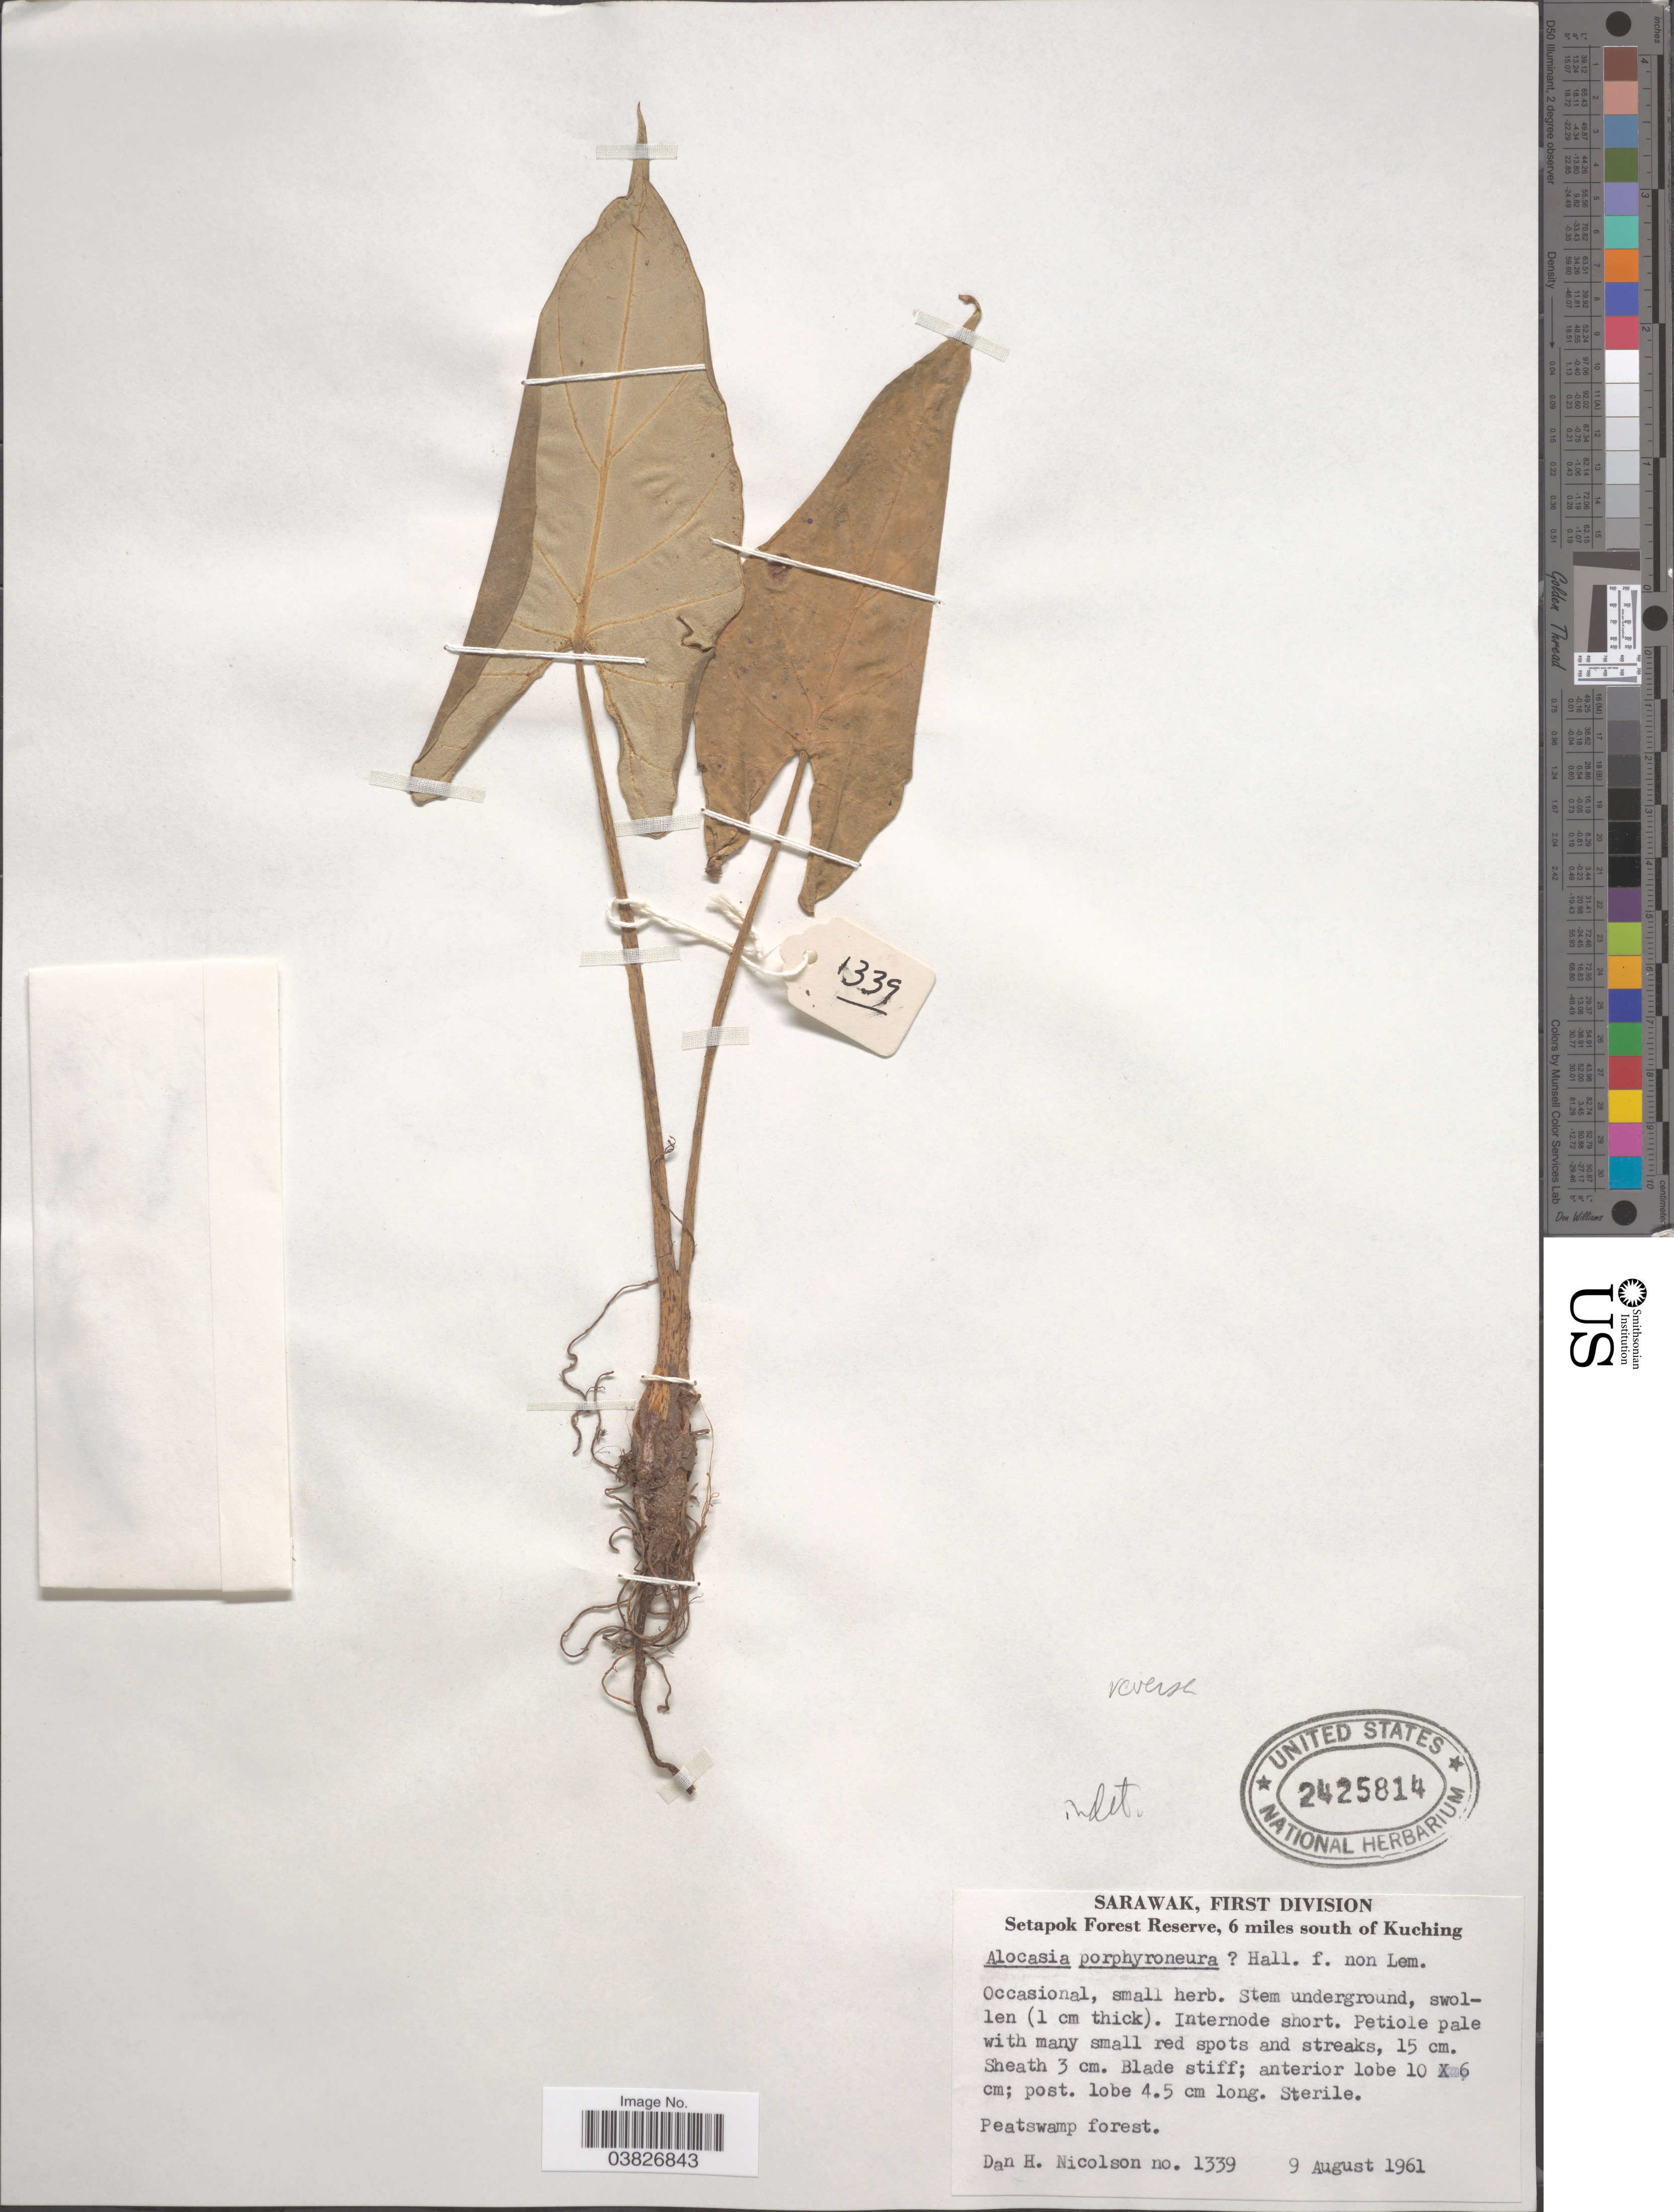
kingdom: Plantae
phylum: Tracheophyta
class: Liliopsida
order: Alismatales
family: Araceae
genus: Alocasia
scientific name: Alocasia reversa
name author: N.E. Br.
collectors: D. H. Nicolson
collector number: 1339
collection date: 1961-08-09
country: Malaysia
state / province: Sarawak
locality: First Division. Setapok Forest Reserve, 6 miles south of Kuching. Peatswamp forest.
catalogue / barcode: US 2425814